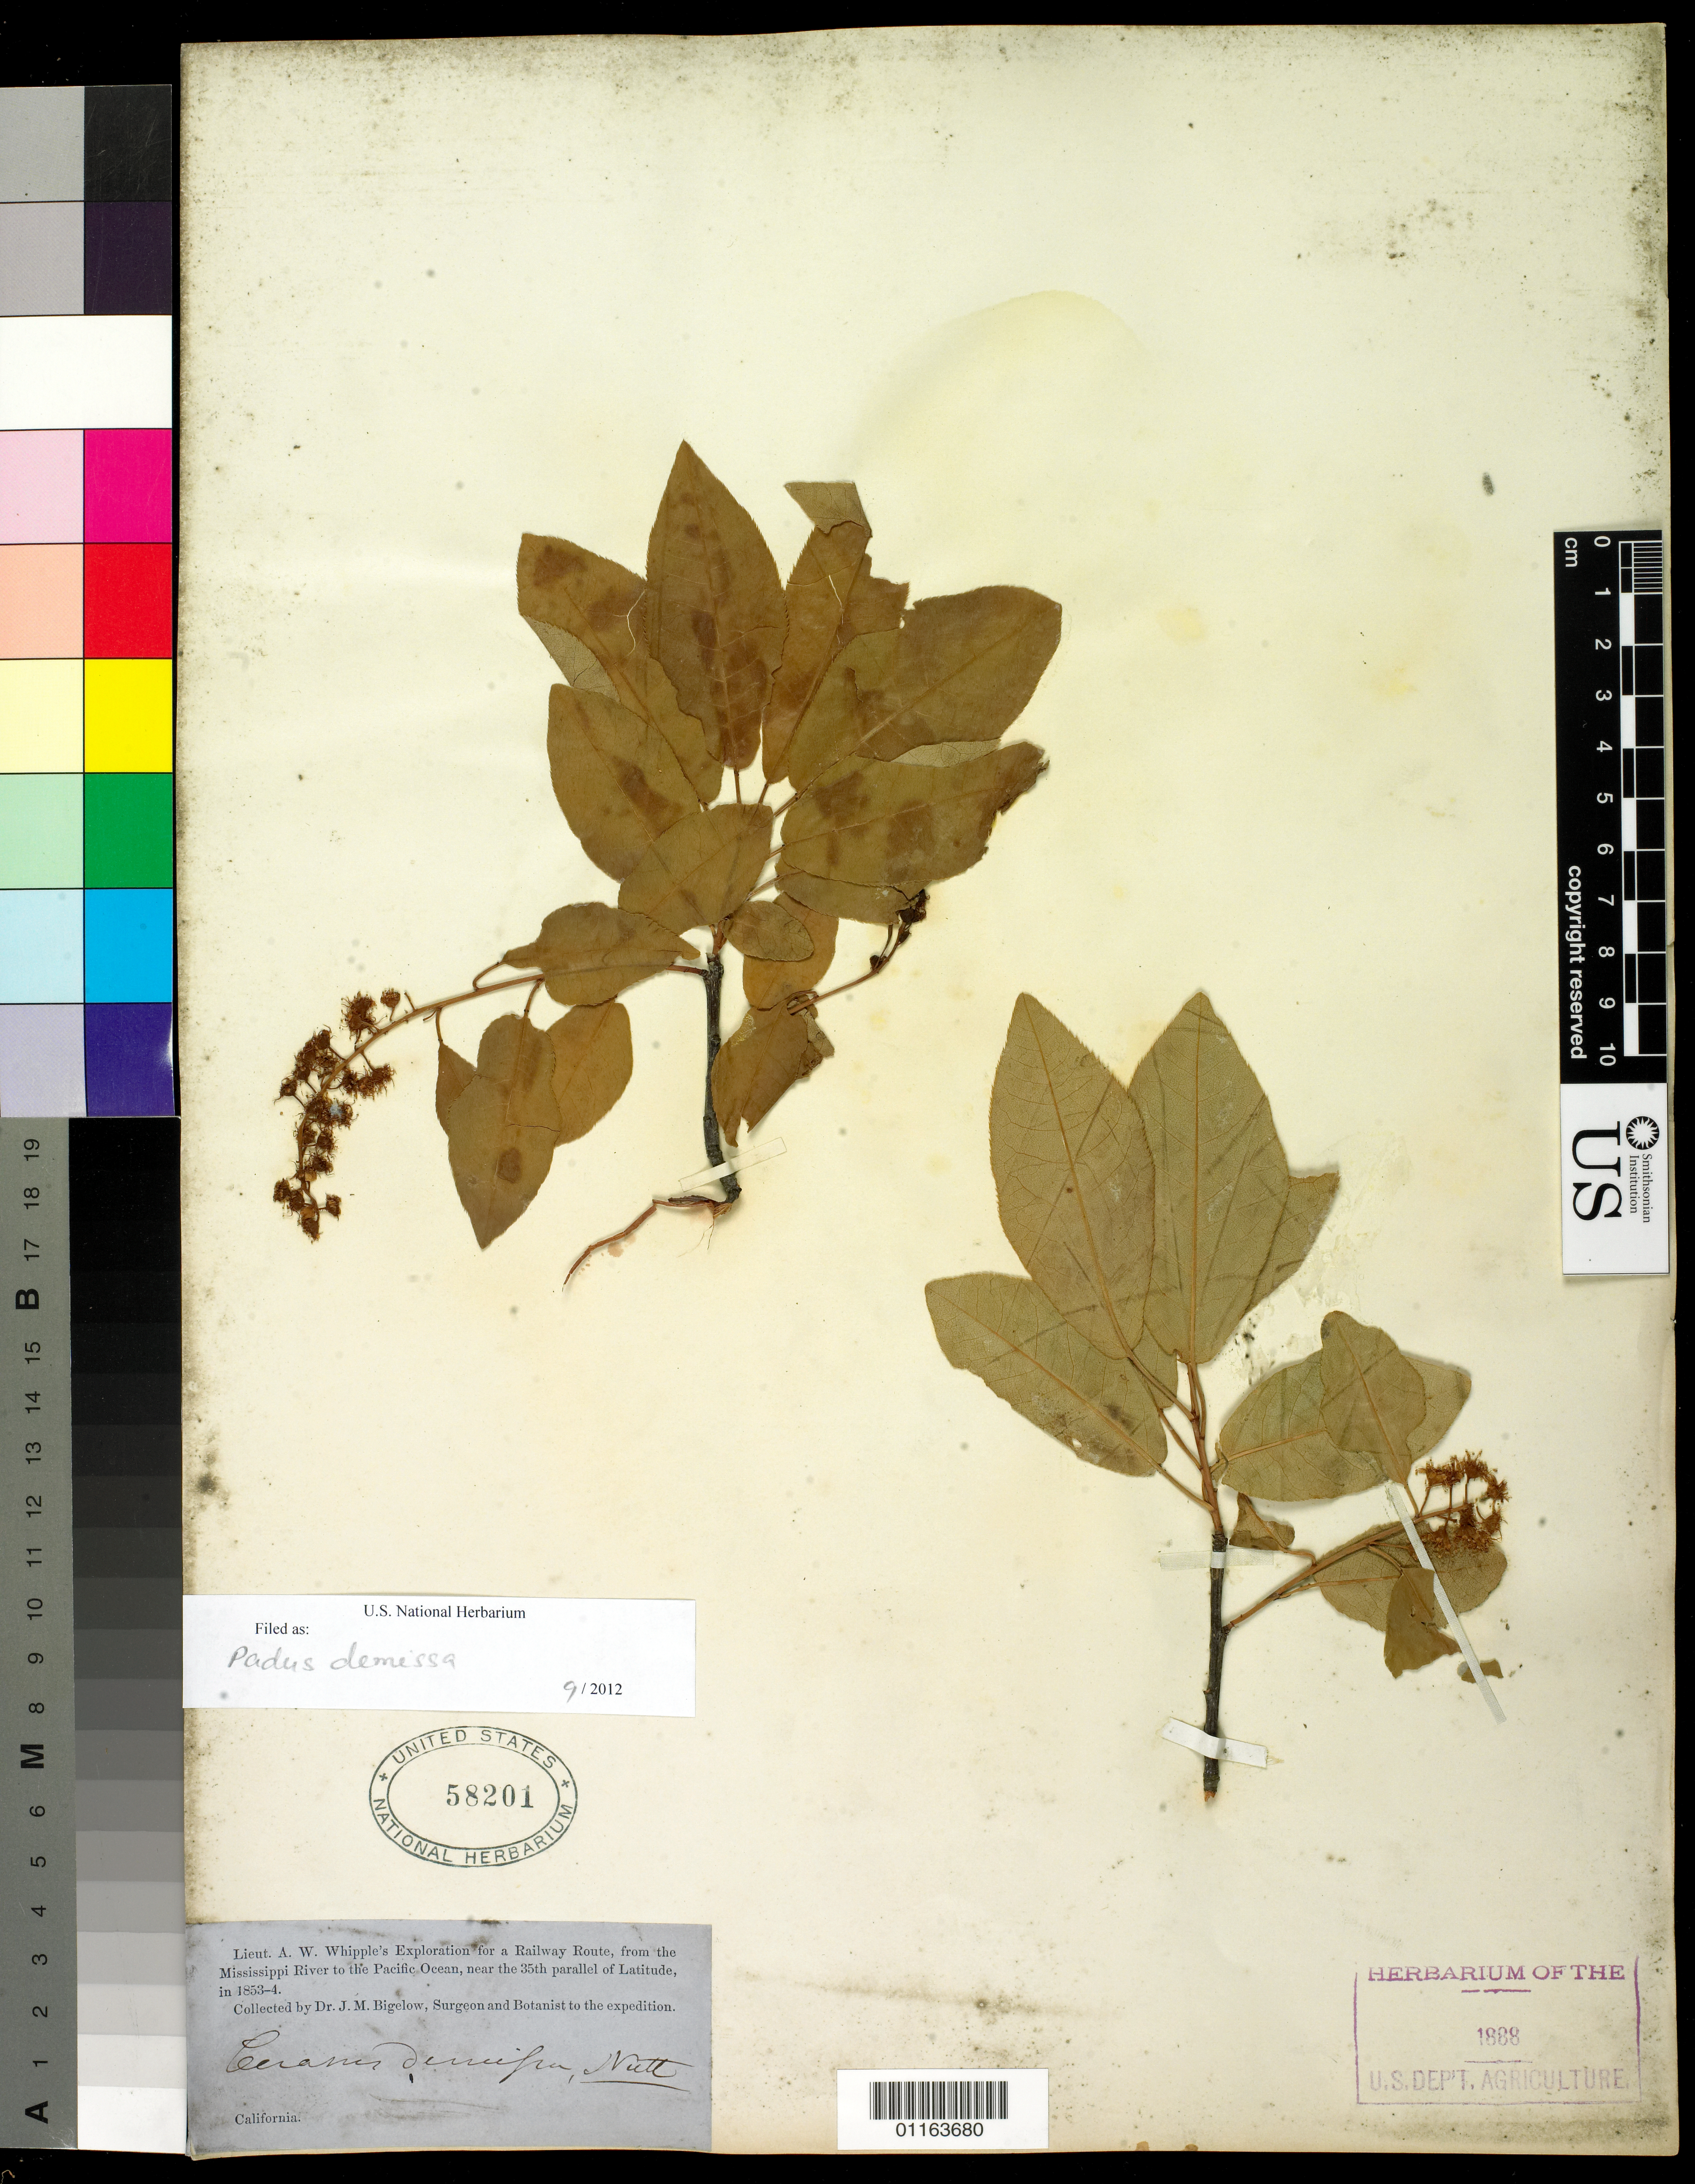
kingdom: Plantae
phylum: Tracheophyta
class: Magnoliopsida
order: Rosales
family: Rosaceae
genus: Prunus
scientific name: Prunus virginiana var. demissa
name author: (Nutt.) Torr.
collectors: J. M. Bigelow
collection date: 1853/1854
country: United States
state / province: California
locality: near 35th parallel of Latitude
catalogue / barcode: US 58201